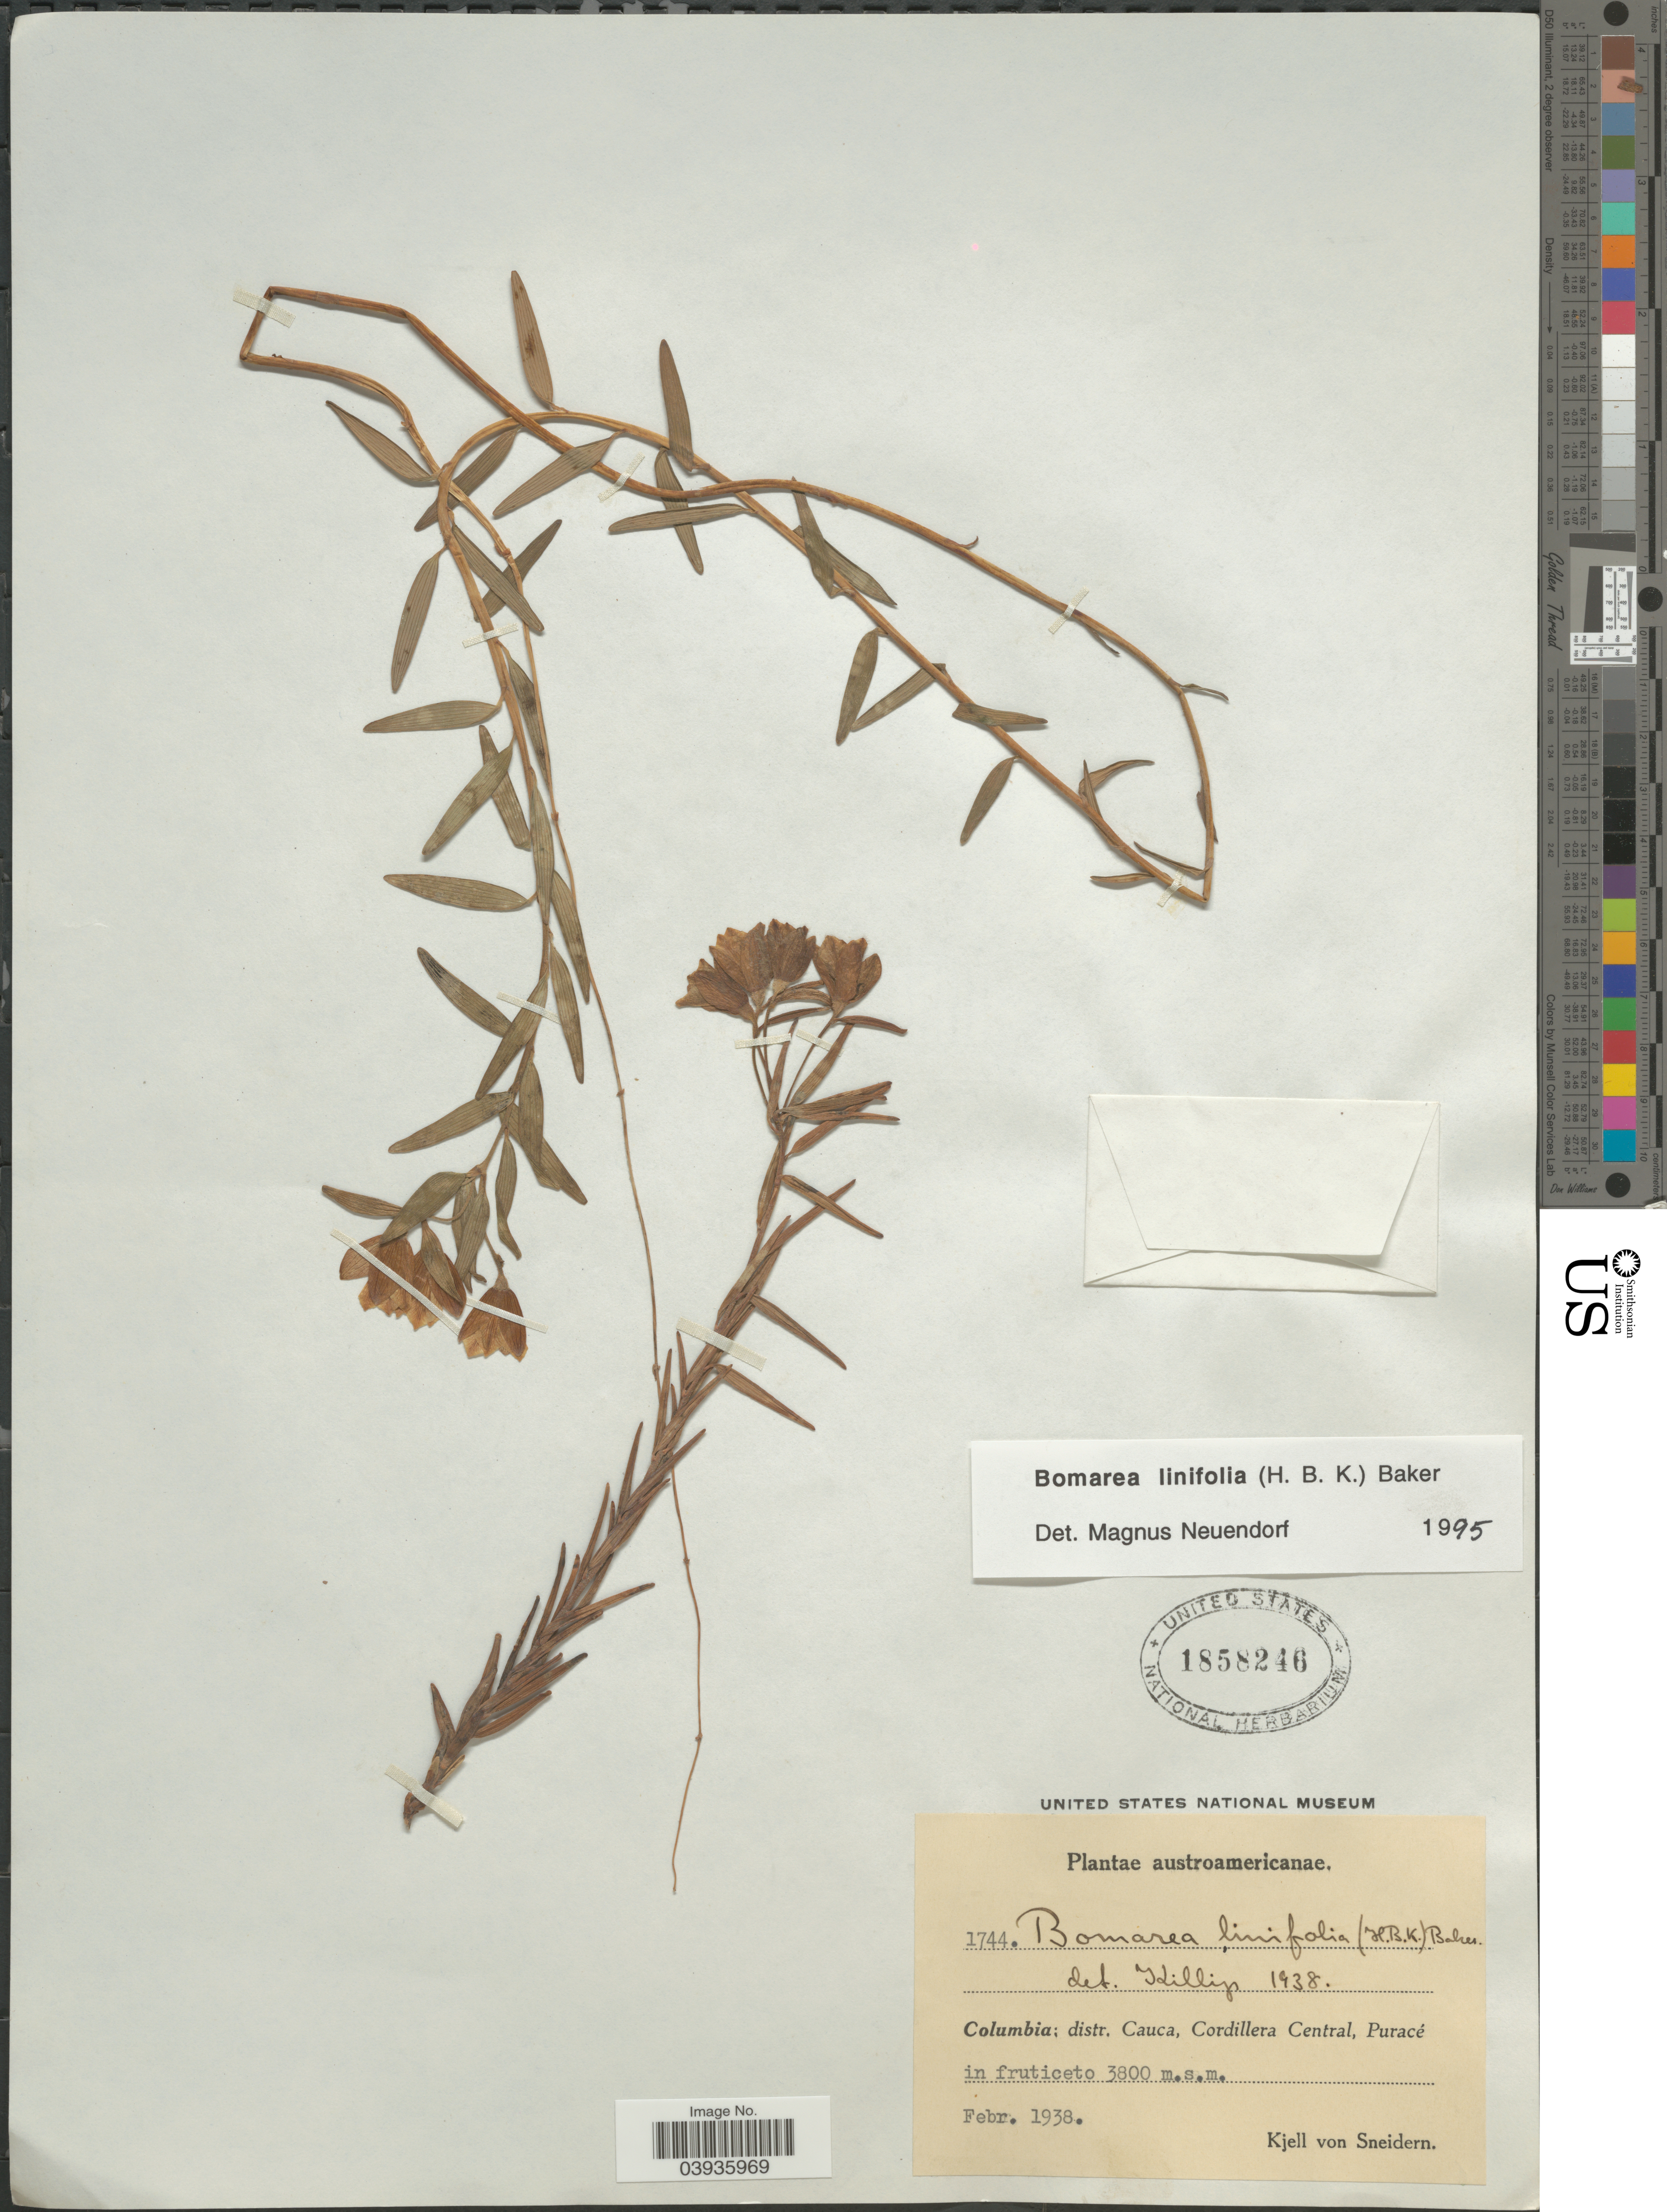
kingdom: Plantae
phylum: Tracheophyta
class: Liliopsida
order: Liliales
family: Alstroemeriaceae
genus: Bomarea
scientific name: Bomarea linifolia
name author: (Kunth) Baker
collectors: K. von Sneidern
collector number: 1744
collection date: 1938-02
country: Colombia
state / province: Cauca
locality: Austroamericanae. Distr. Cauca, Cordillera Central, Puracé.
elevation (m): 3800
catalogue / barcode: US 1858246